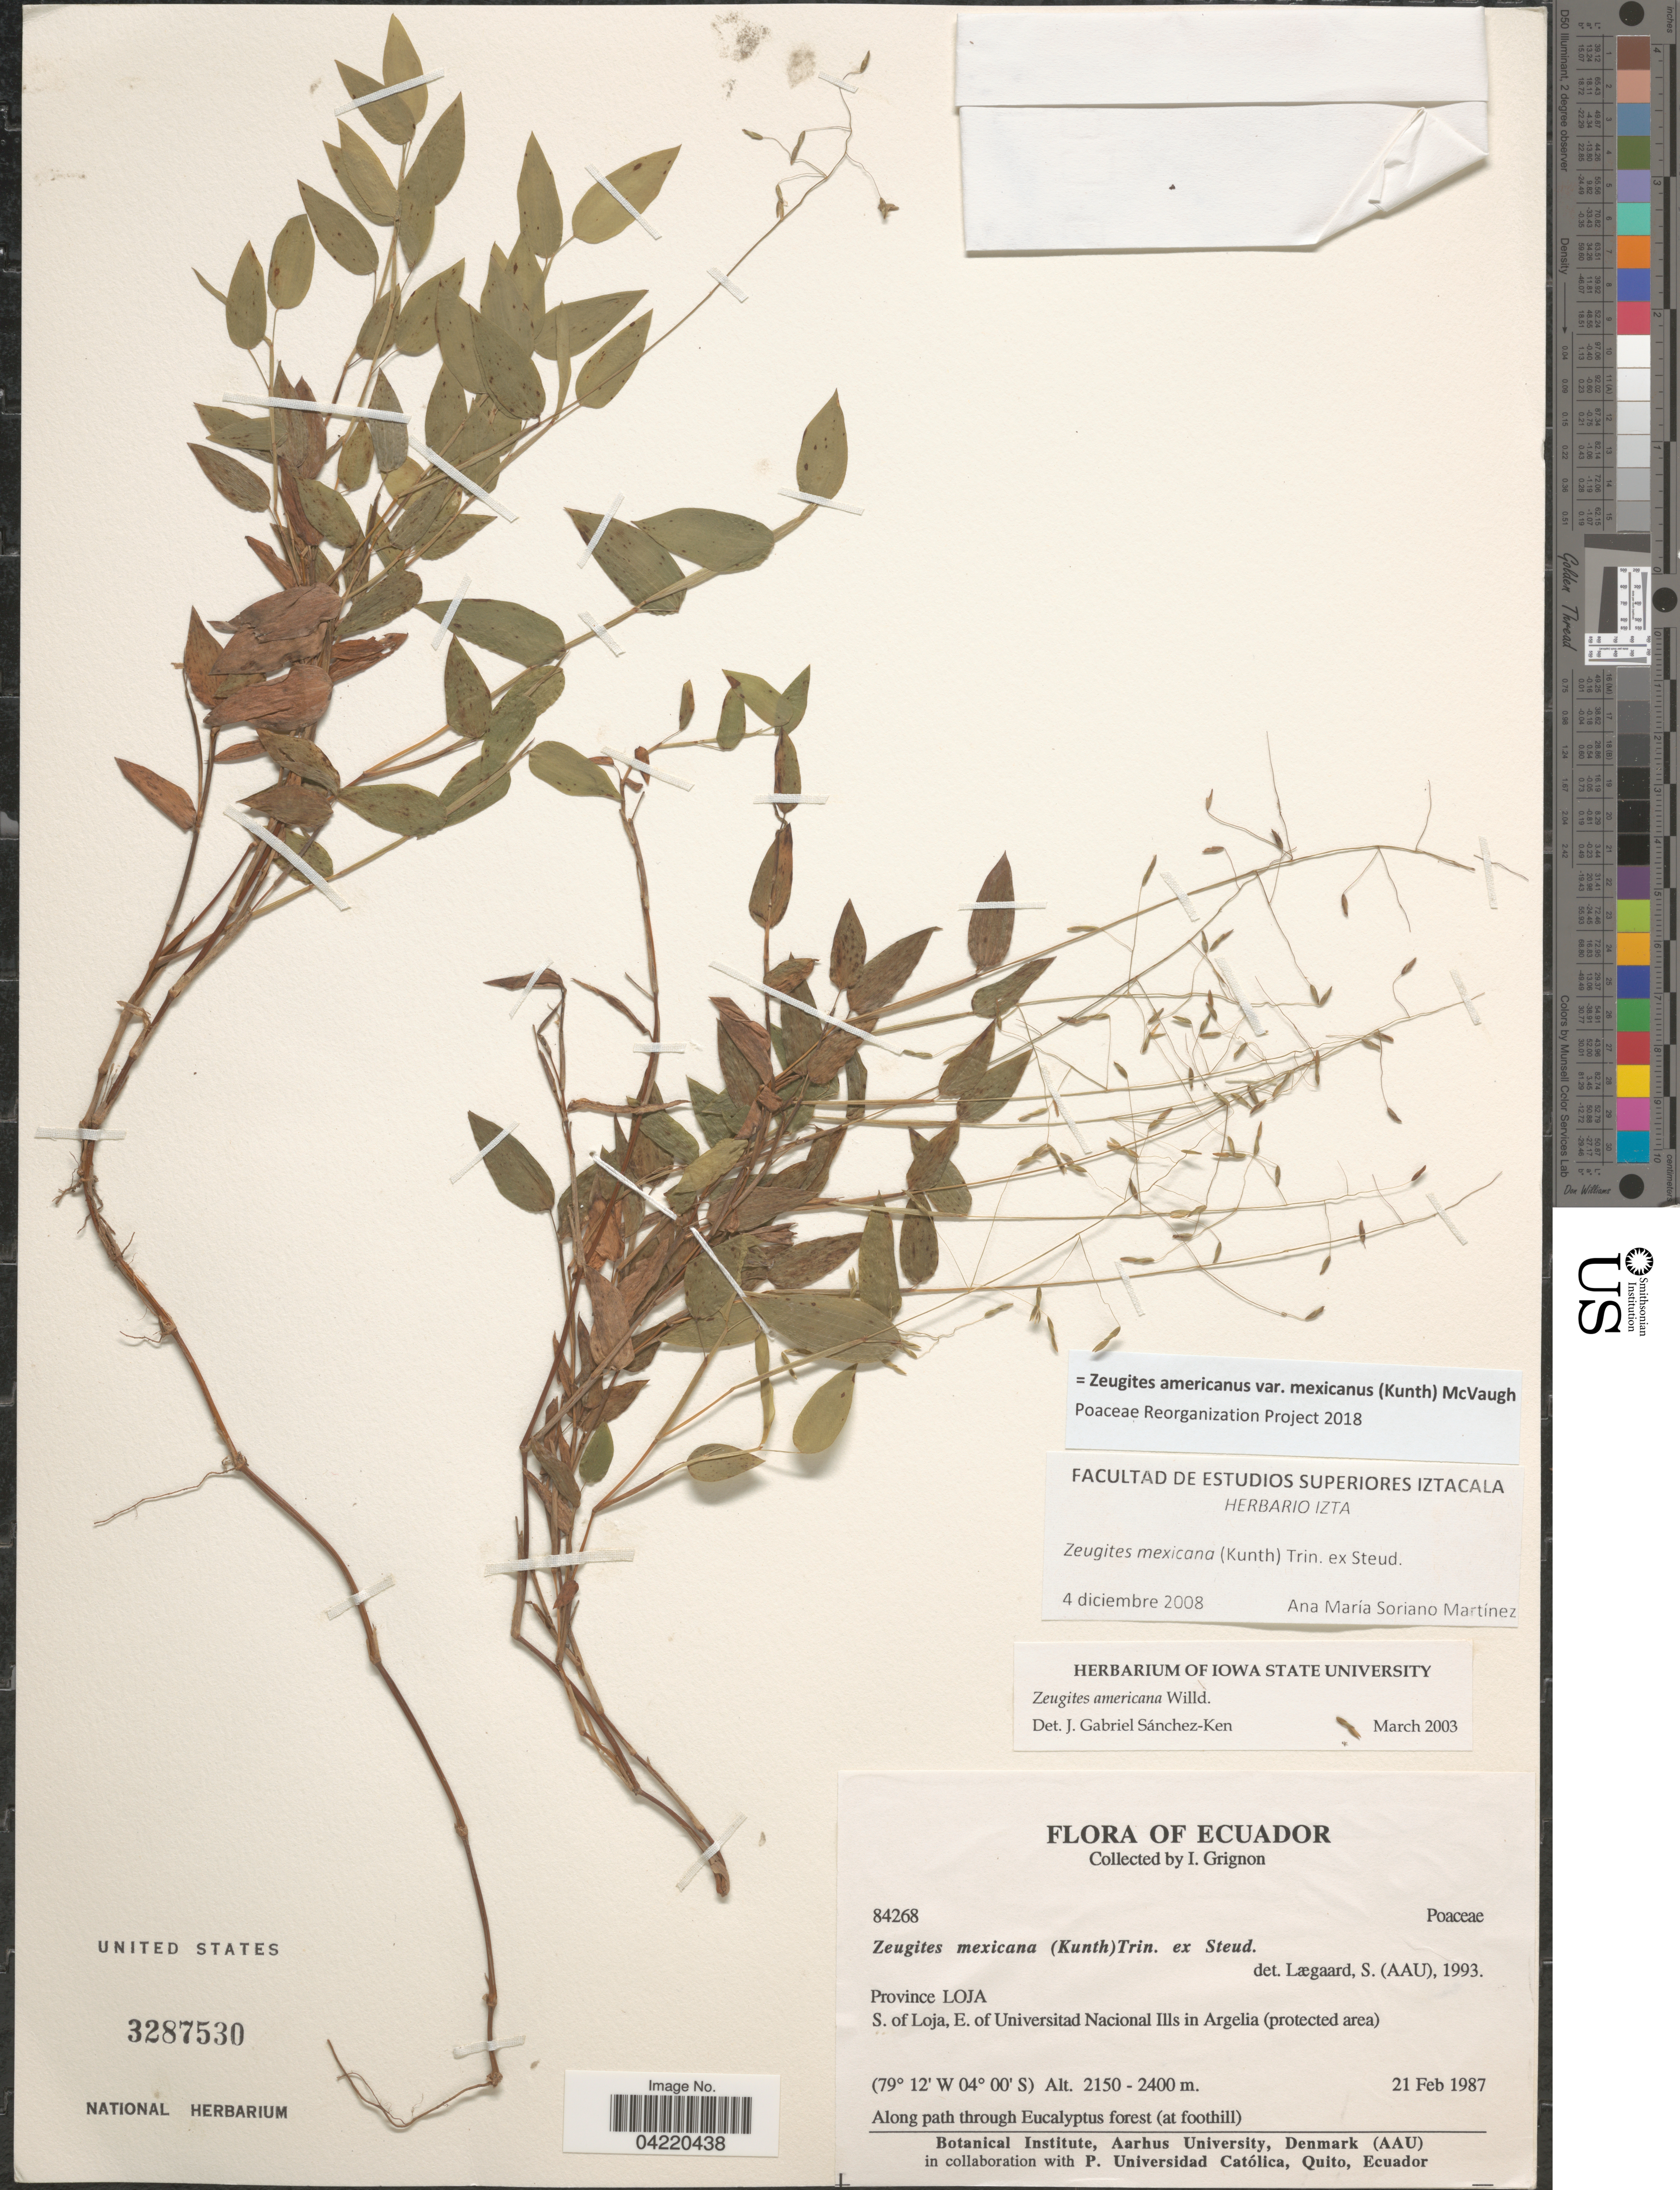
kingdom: Plantae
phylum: Tracheophyta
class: Liliopsida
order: Poales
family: Poaceae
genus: Zeugites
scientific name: Zeugites americanus var. mexicanus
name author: (Kunth) McVaugh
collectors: I. Grignon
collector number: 84268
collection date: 1987-02-21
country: Ecuador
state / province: Loja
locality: S. of Loja, E. of Universitad Nacional Ills in Argelia (protected area).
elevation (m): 2150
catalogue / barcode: US 3287530